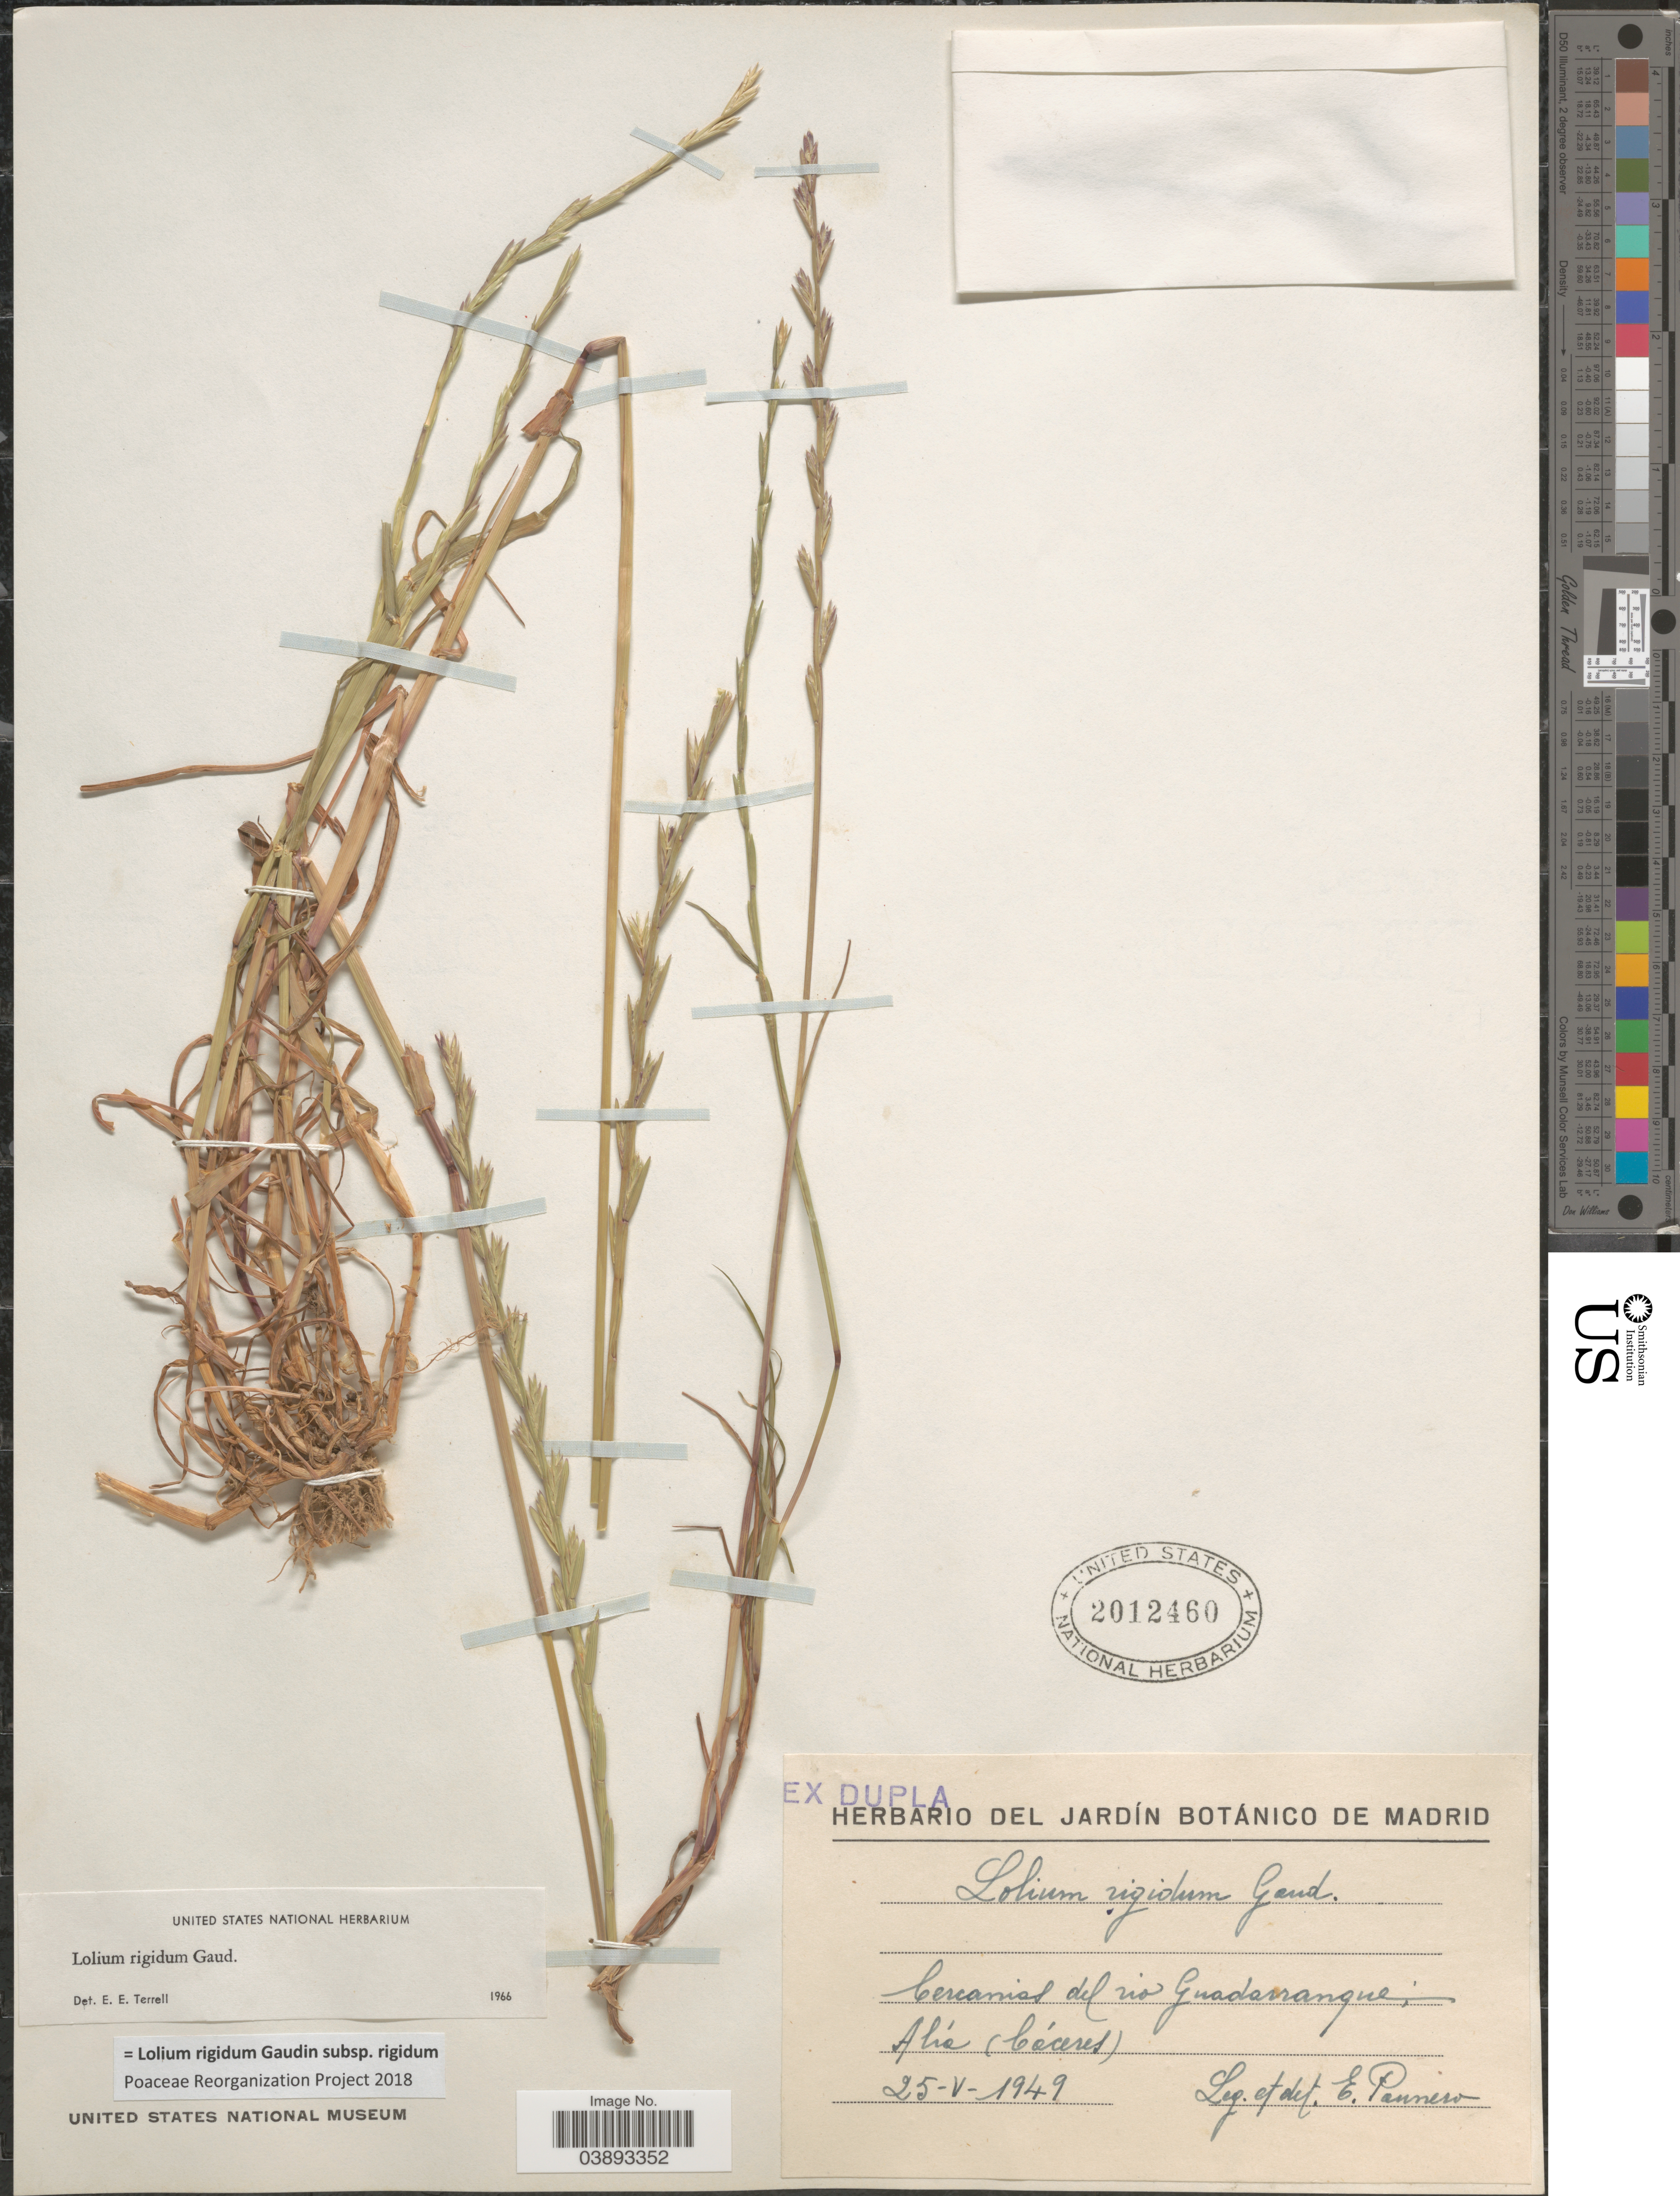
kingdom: Plantae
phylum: Tracheophyta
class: Liliopsida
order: Poales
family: Poaceae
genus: Lolium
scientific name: Lolium rigidum subsp. rigidum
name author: Gaudin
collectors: E. Pannero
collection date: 1949-05-25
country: Spain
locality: Cercanial del Rio Guadarranque, Alia (Caceres)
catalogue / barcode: US 2012460